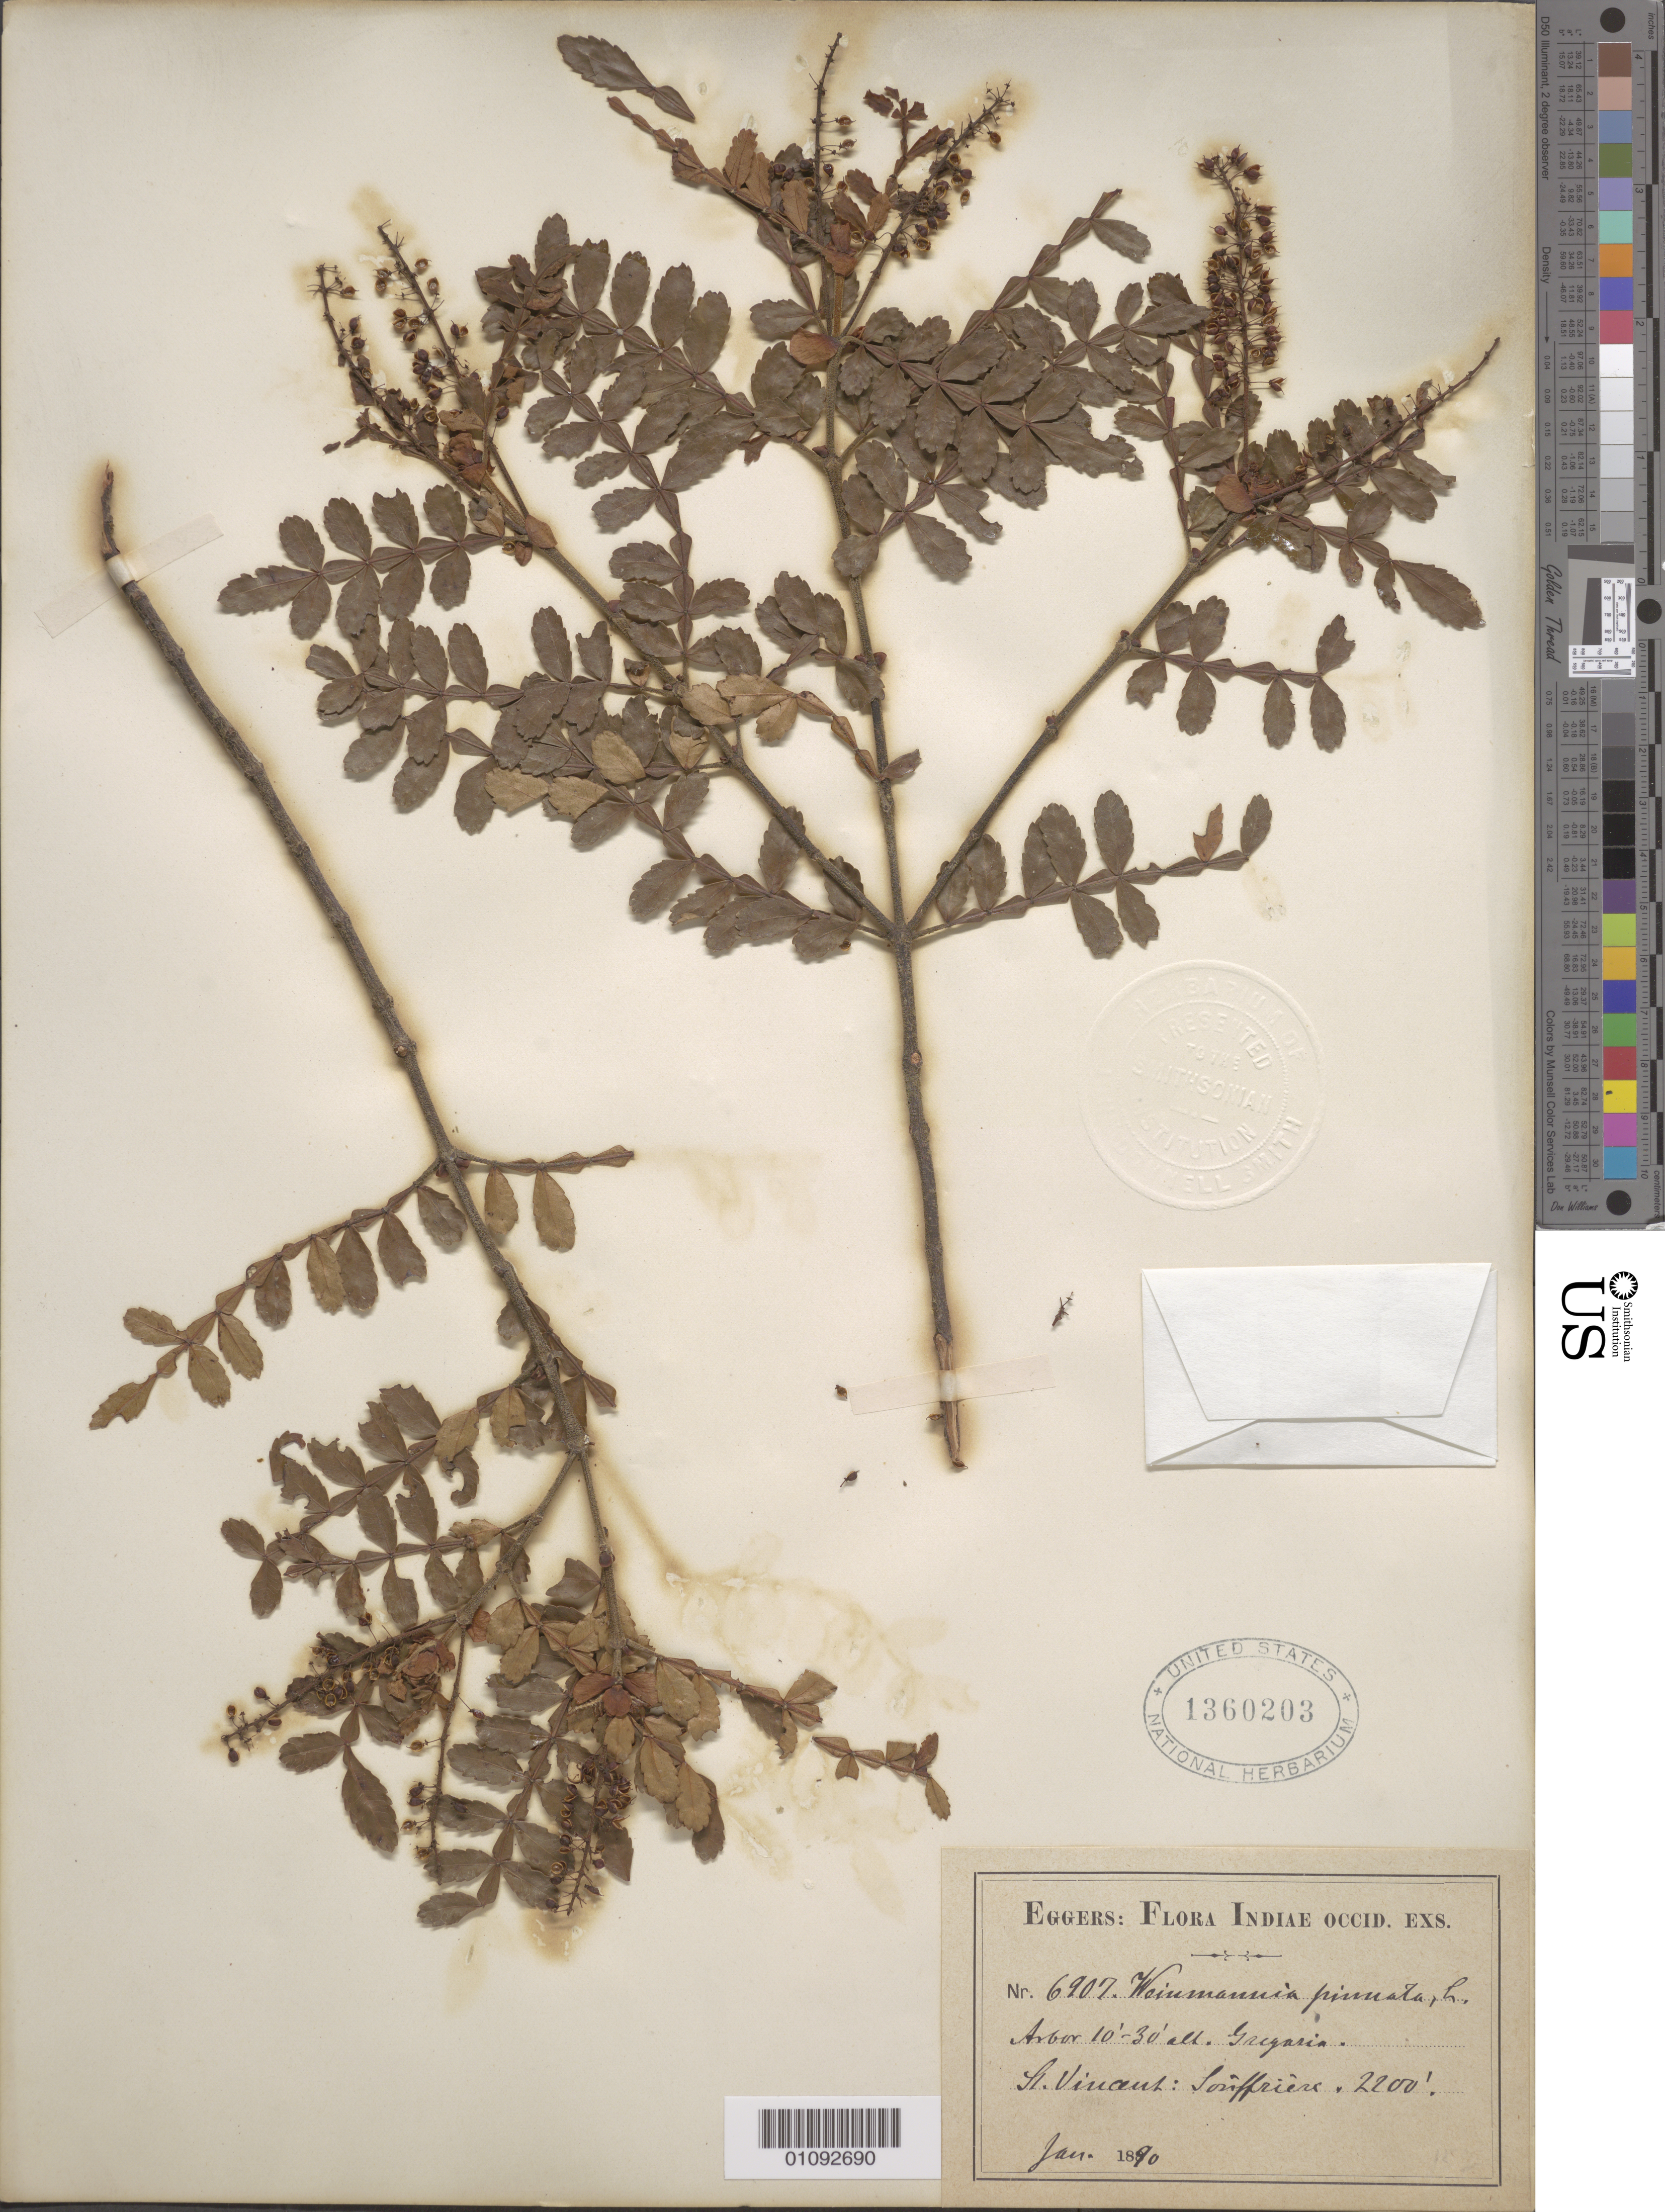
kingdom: Plantae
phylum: Tracheophyta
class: Magnoliopsida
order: Oxalidales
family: Cunoniaceae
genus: Weinmannia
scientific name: Weinmannia pinnata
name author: L.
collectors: H. F. A. von Eggers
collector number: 6907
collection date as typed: Jan 1890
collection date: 1890-01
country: St. Vincent - Grenadines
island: St. Vincent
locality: Soufriere.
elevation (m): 671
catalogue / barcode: US 1360203